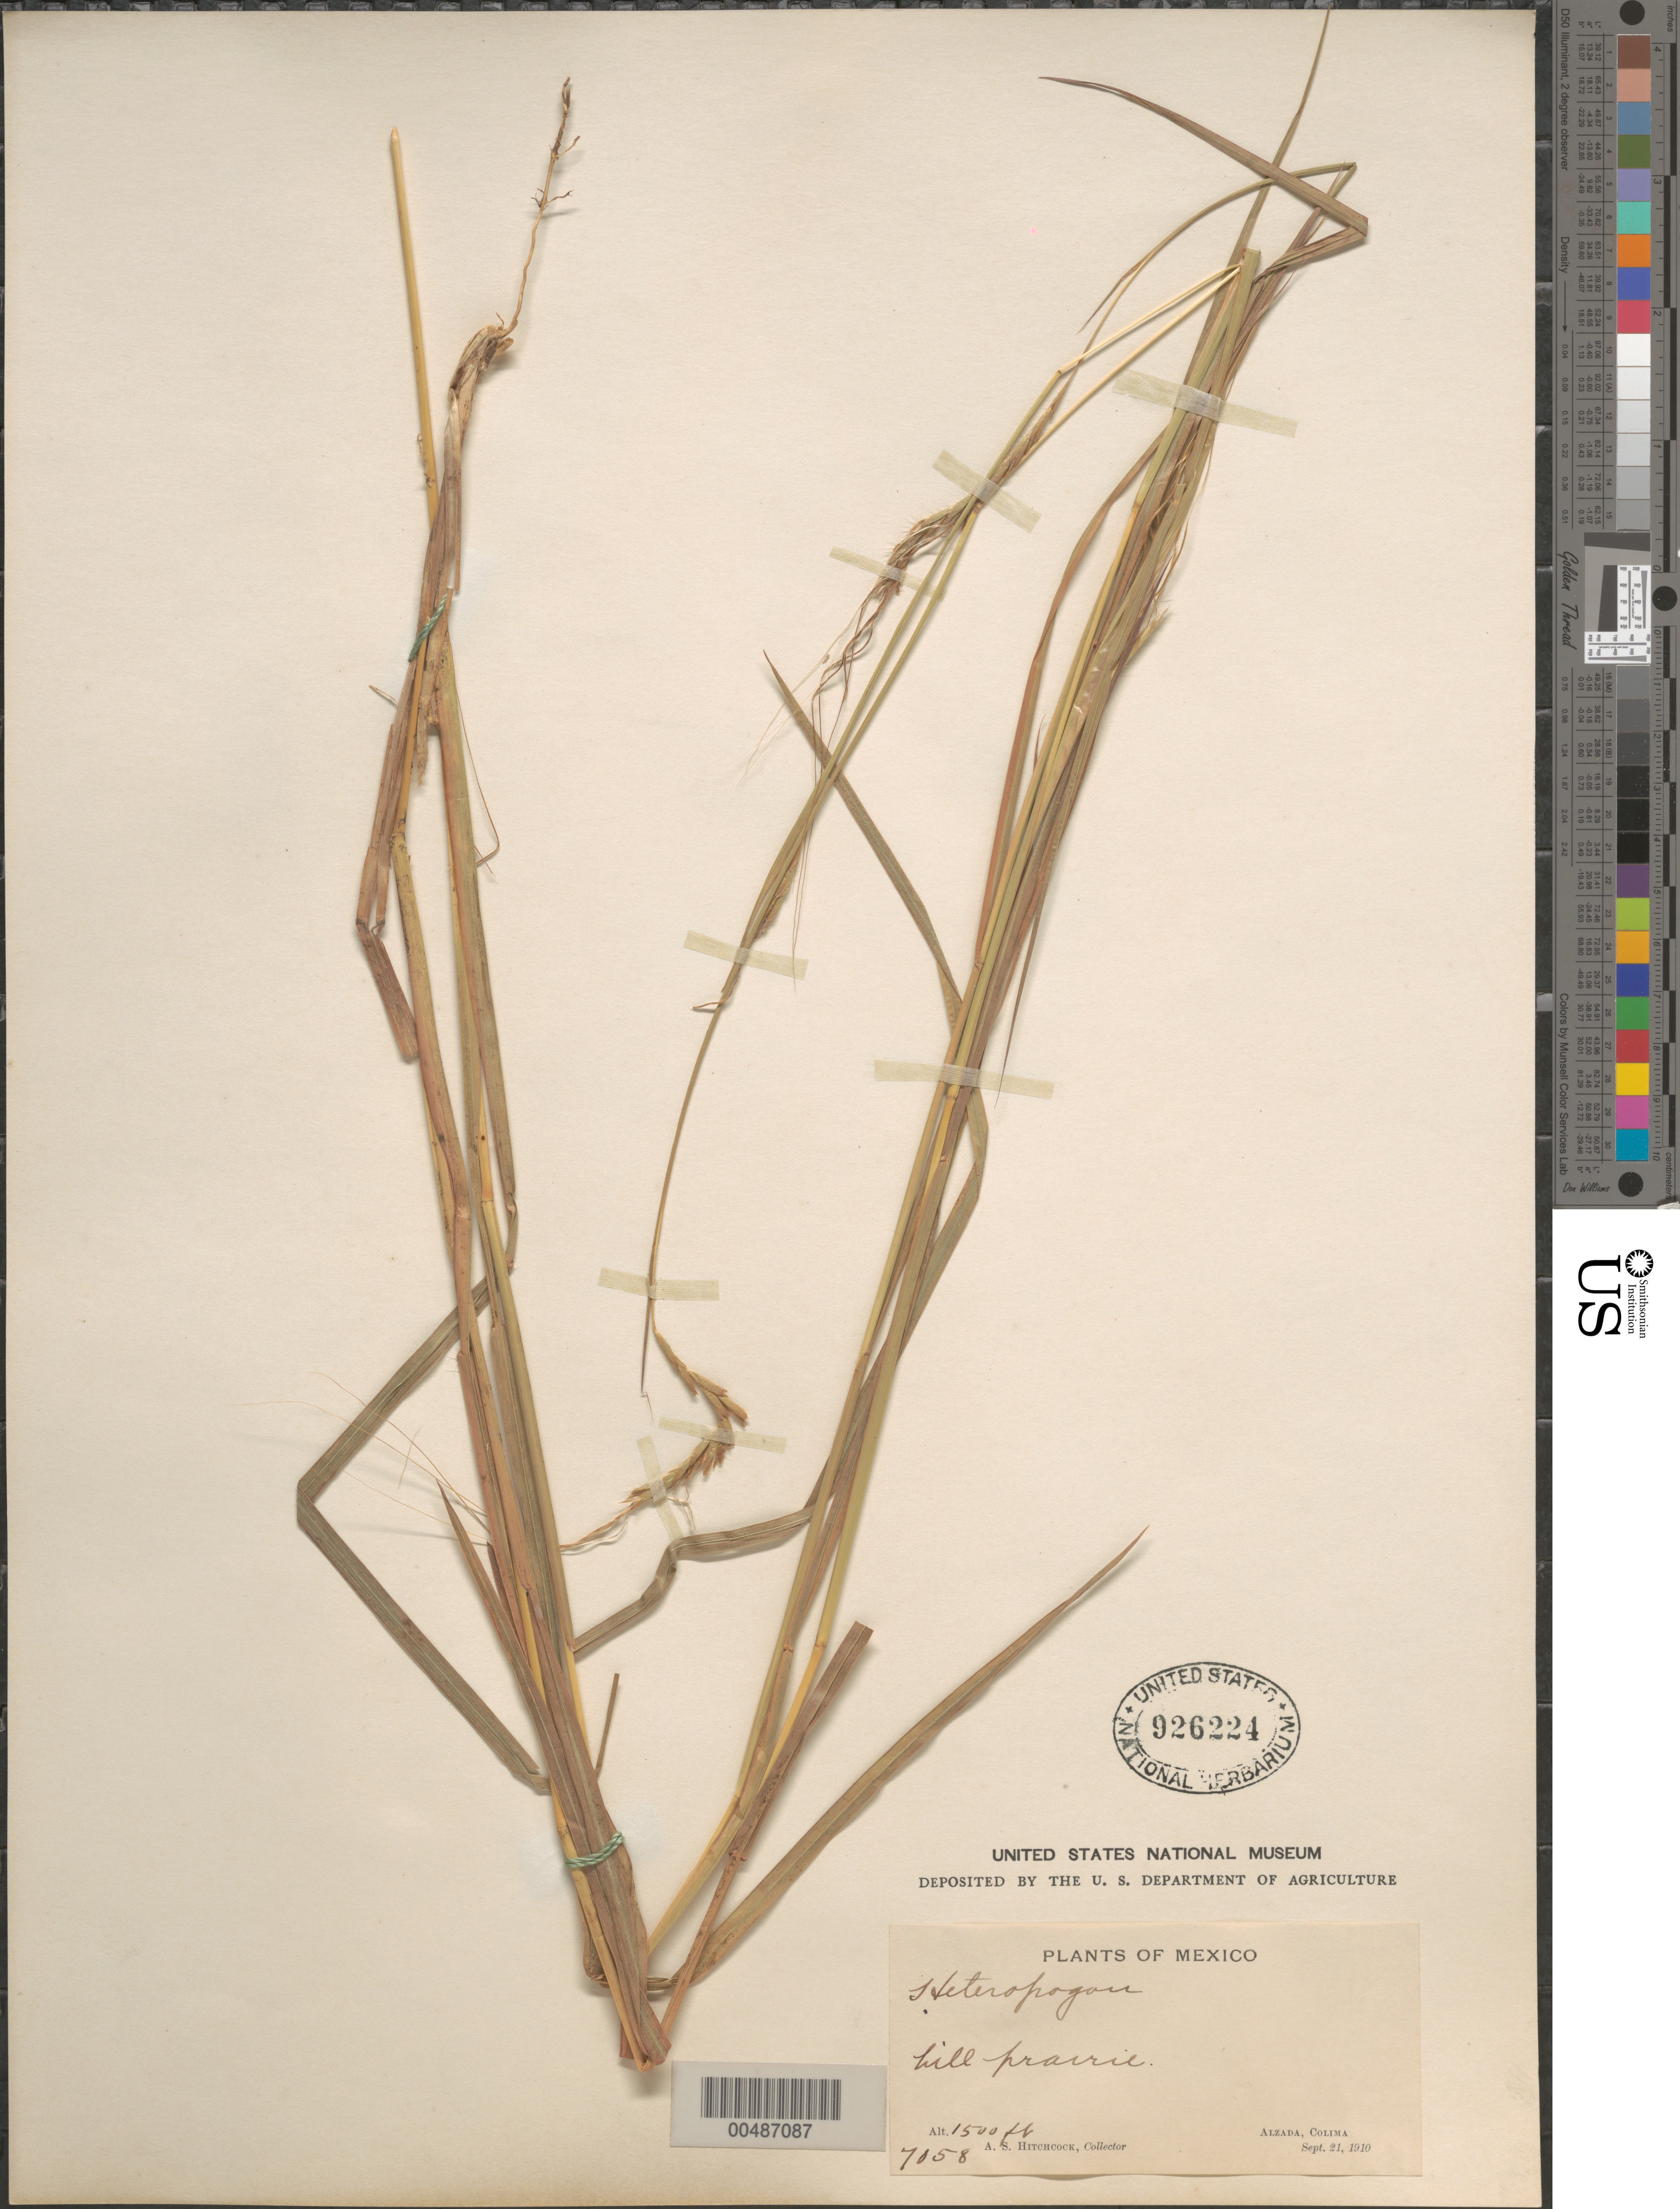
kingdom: Plantae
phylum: Tracheophyta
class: Liliopsida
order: Poales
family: Poaceae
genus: Heteropogon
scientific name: Heteropogon contortus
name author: (L.) P. Beauv. ex Roem. & Schult.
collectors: A. S. Hitchcock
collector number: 7058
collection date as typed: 21 Sep 1910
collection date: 1910-09-21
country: Mexico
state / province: Colima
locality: Alzada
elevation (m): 457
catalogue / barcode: US 926224